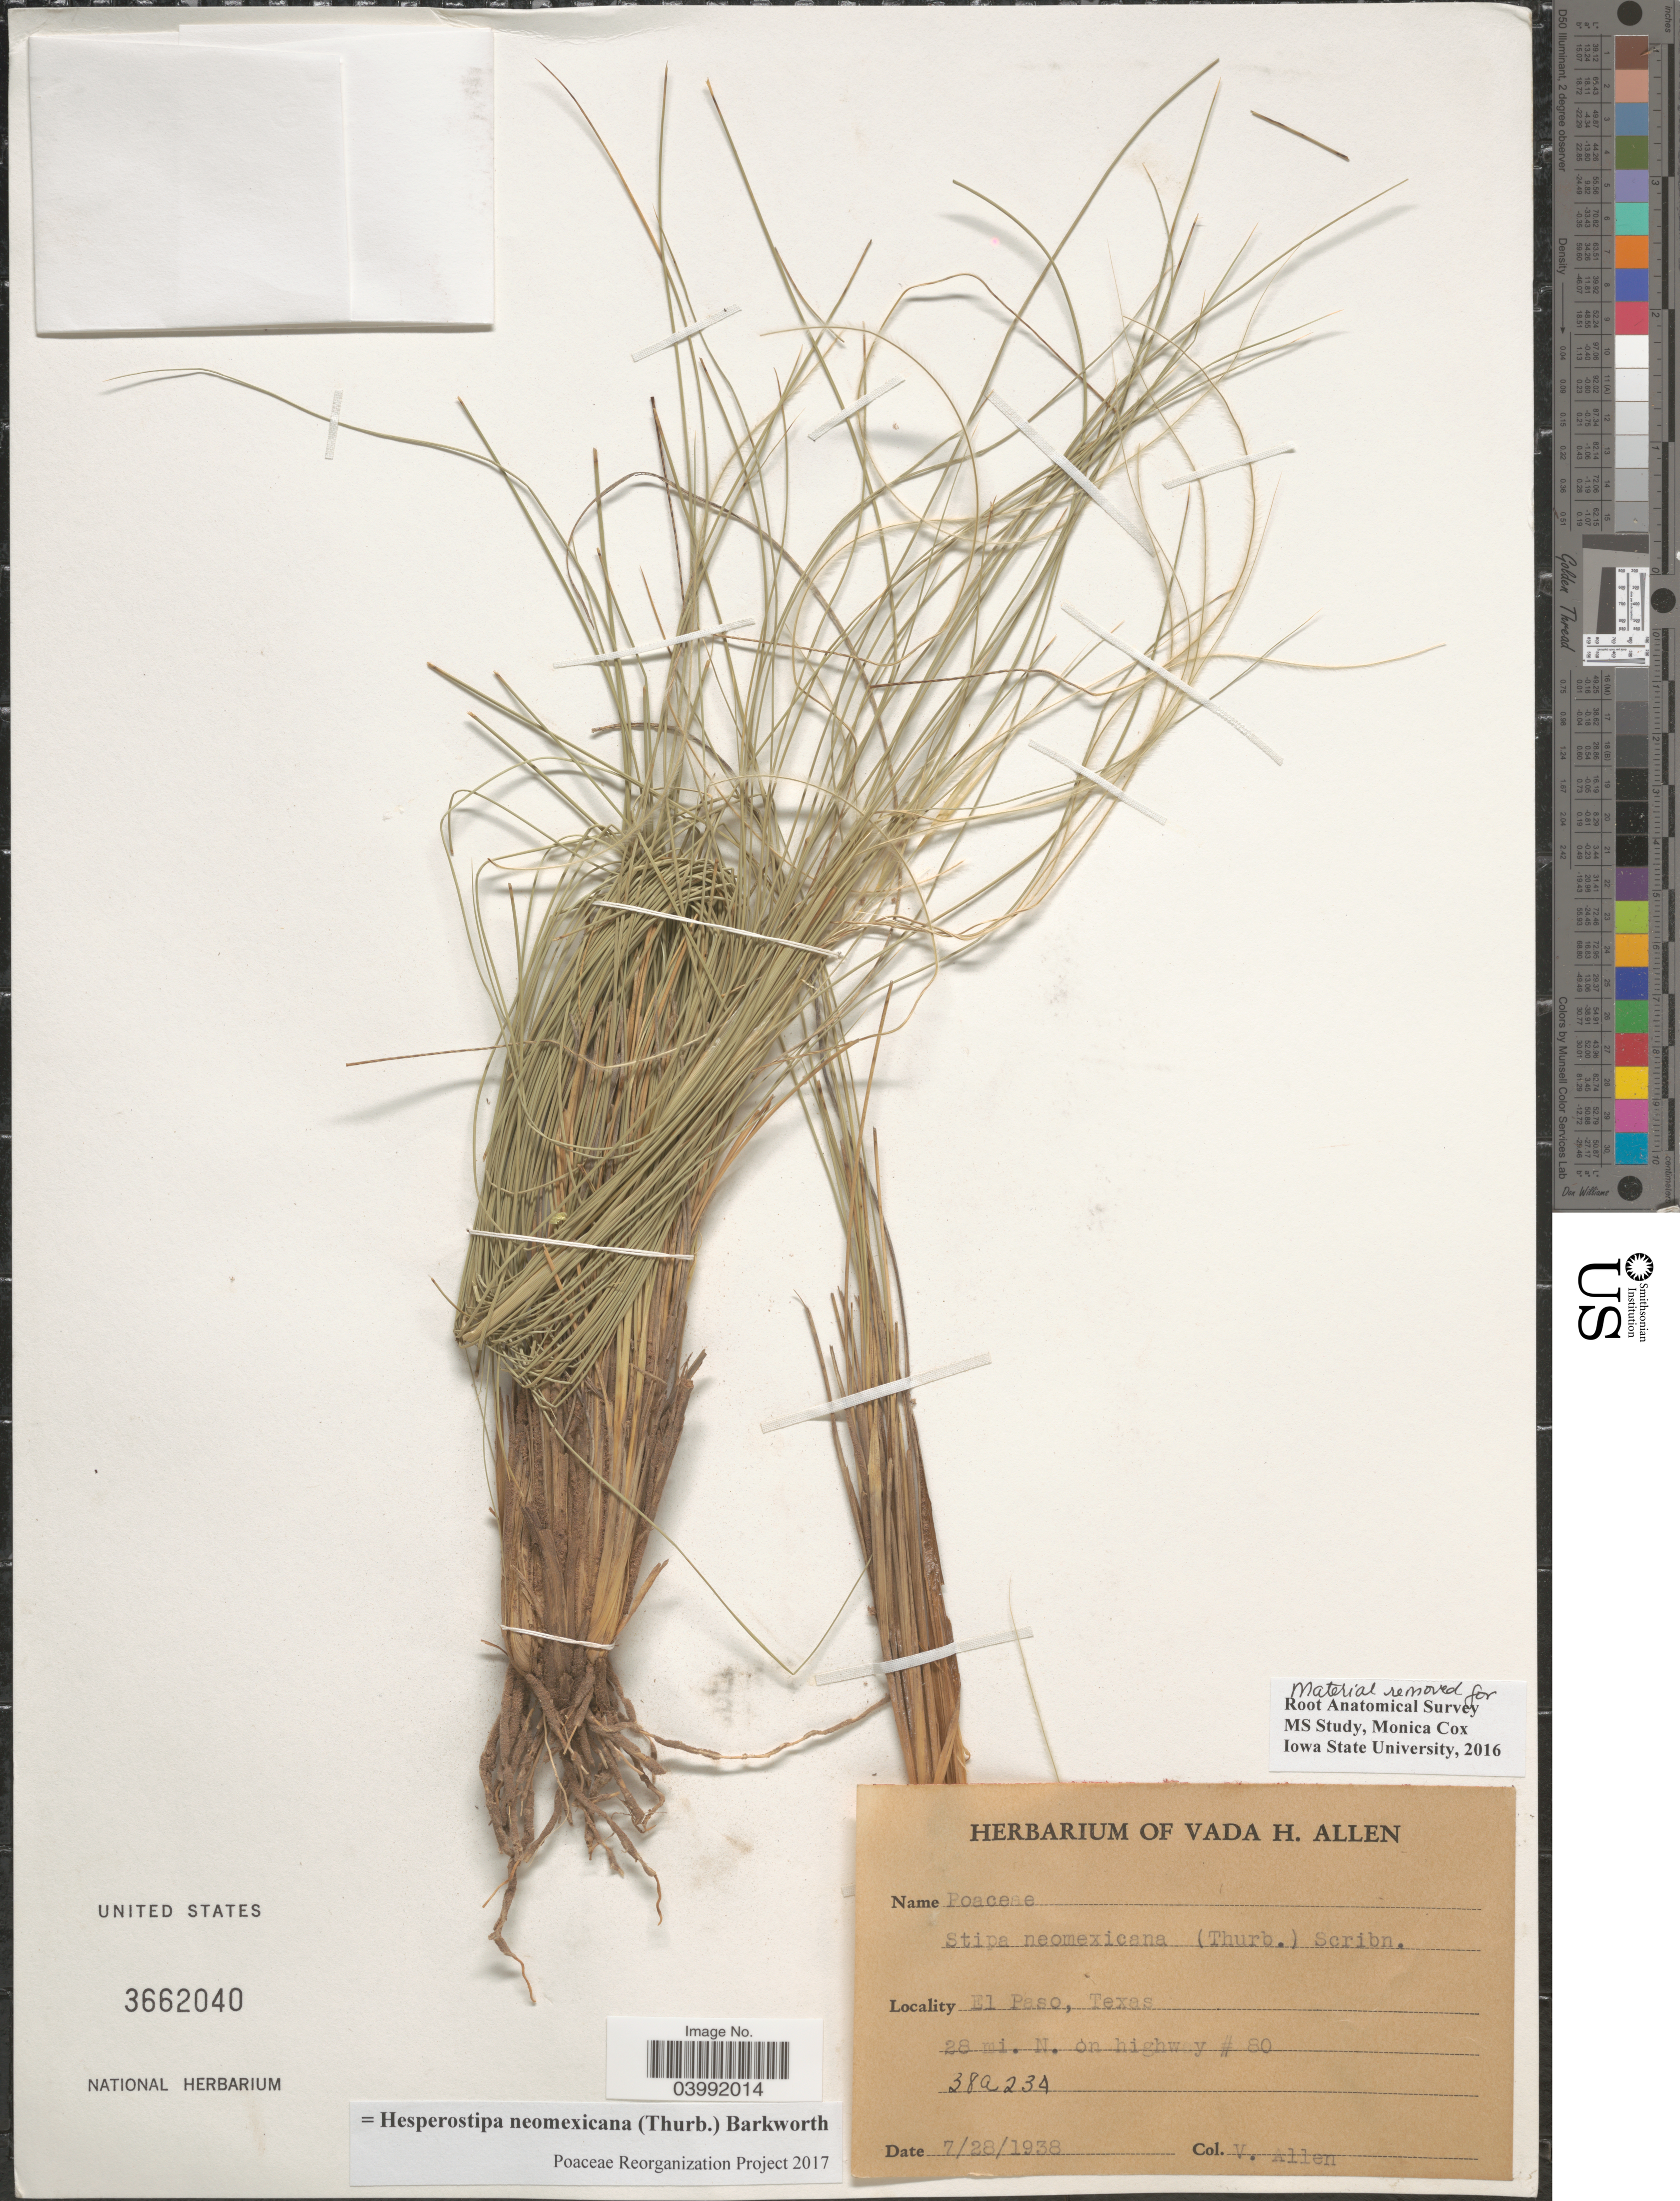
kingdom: Plantae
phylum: Tracheophyta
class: Liliopsida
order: Poales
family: Poaceae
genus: Hesperostipa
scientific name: Hesperostipa neomexicana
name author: (Thurb.) Barkworth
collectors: V. Allen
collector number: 38a234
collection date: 1938-07-28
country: United States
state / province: Texas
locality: El Paso. 28 mi. N. on highway # 80.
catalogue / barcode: US 3662040